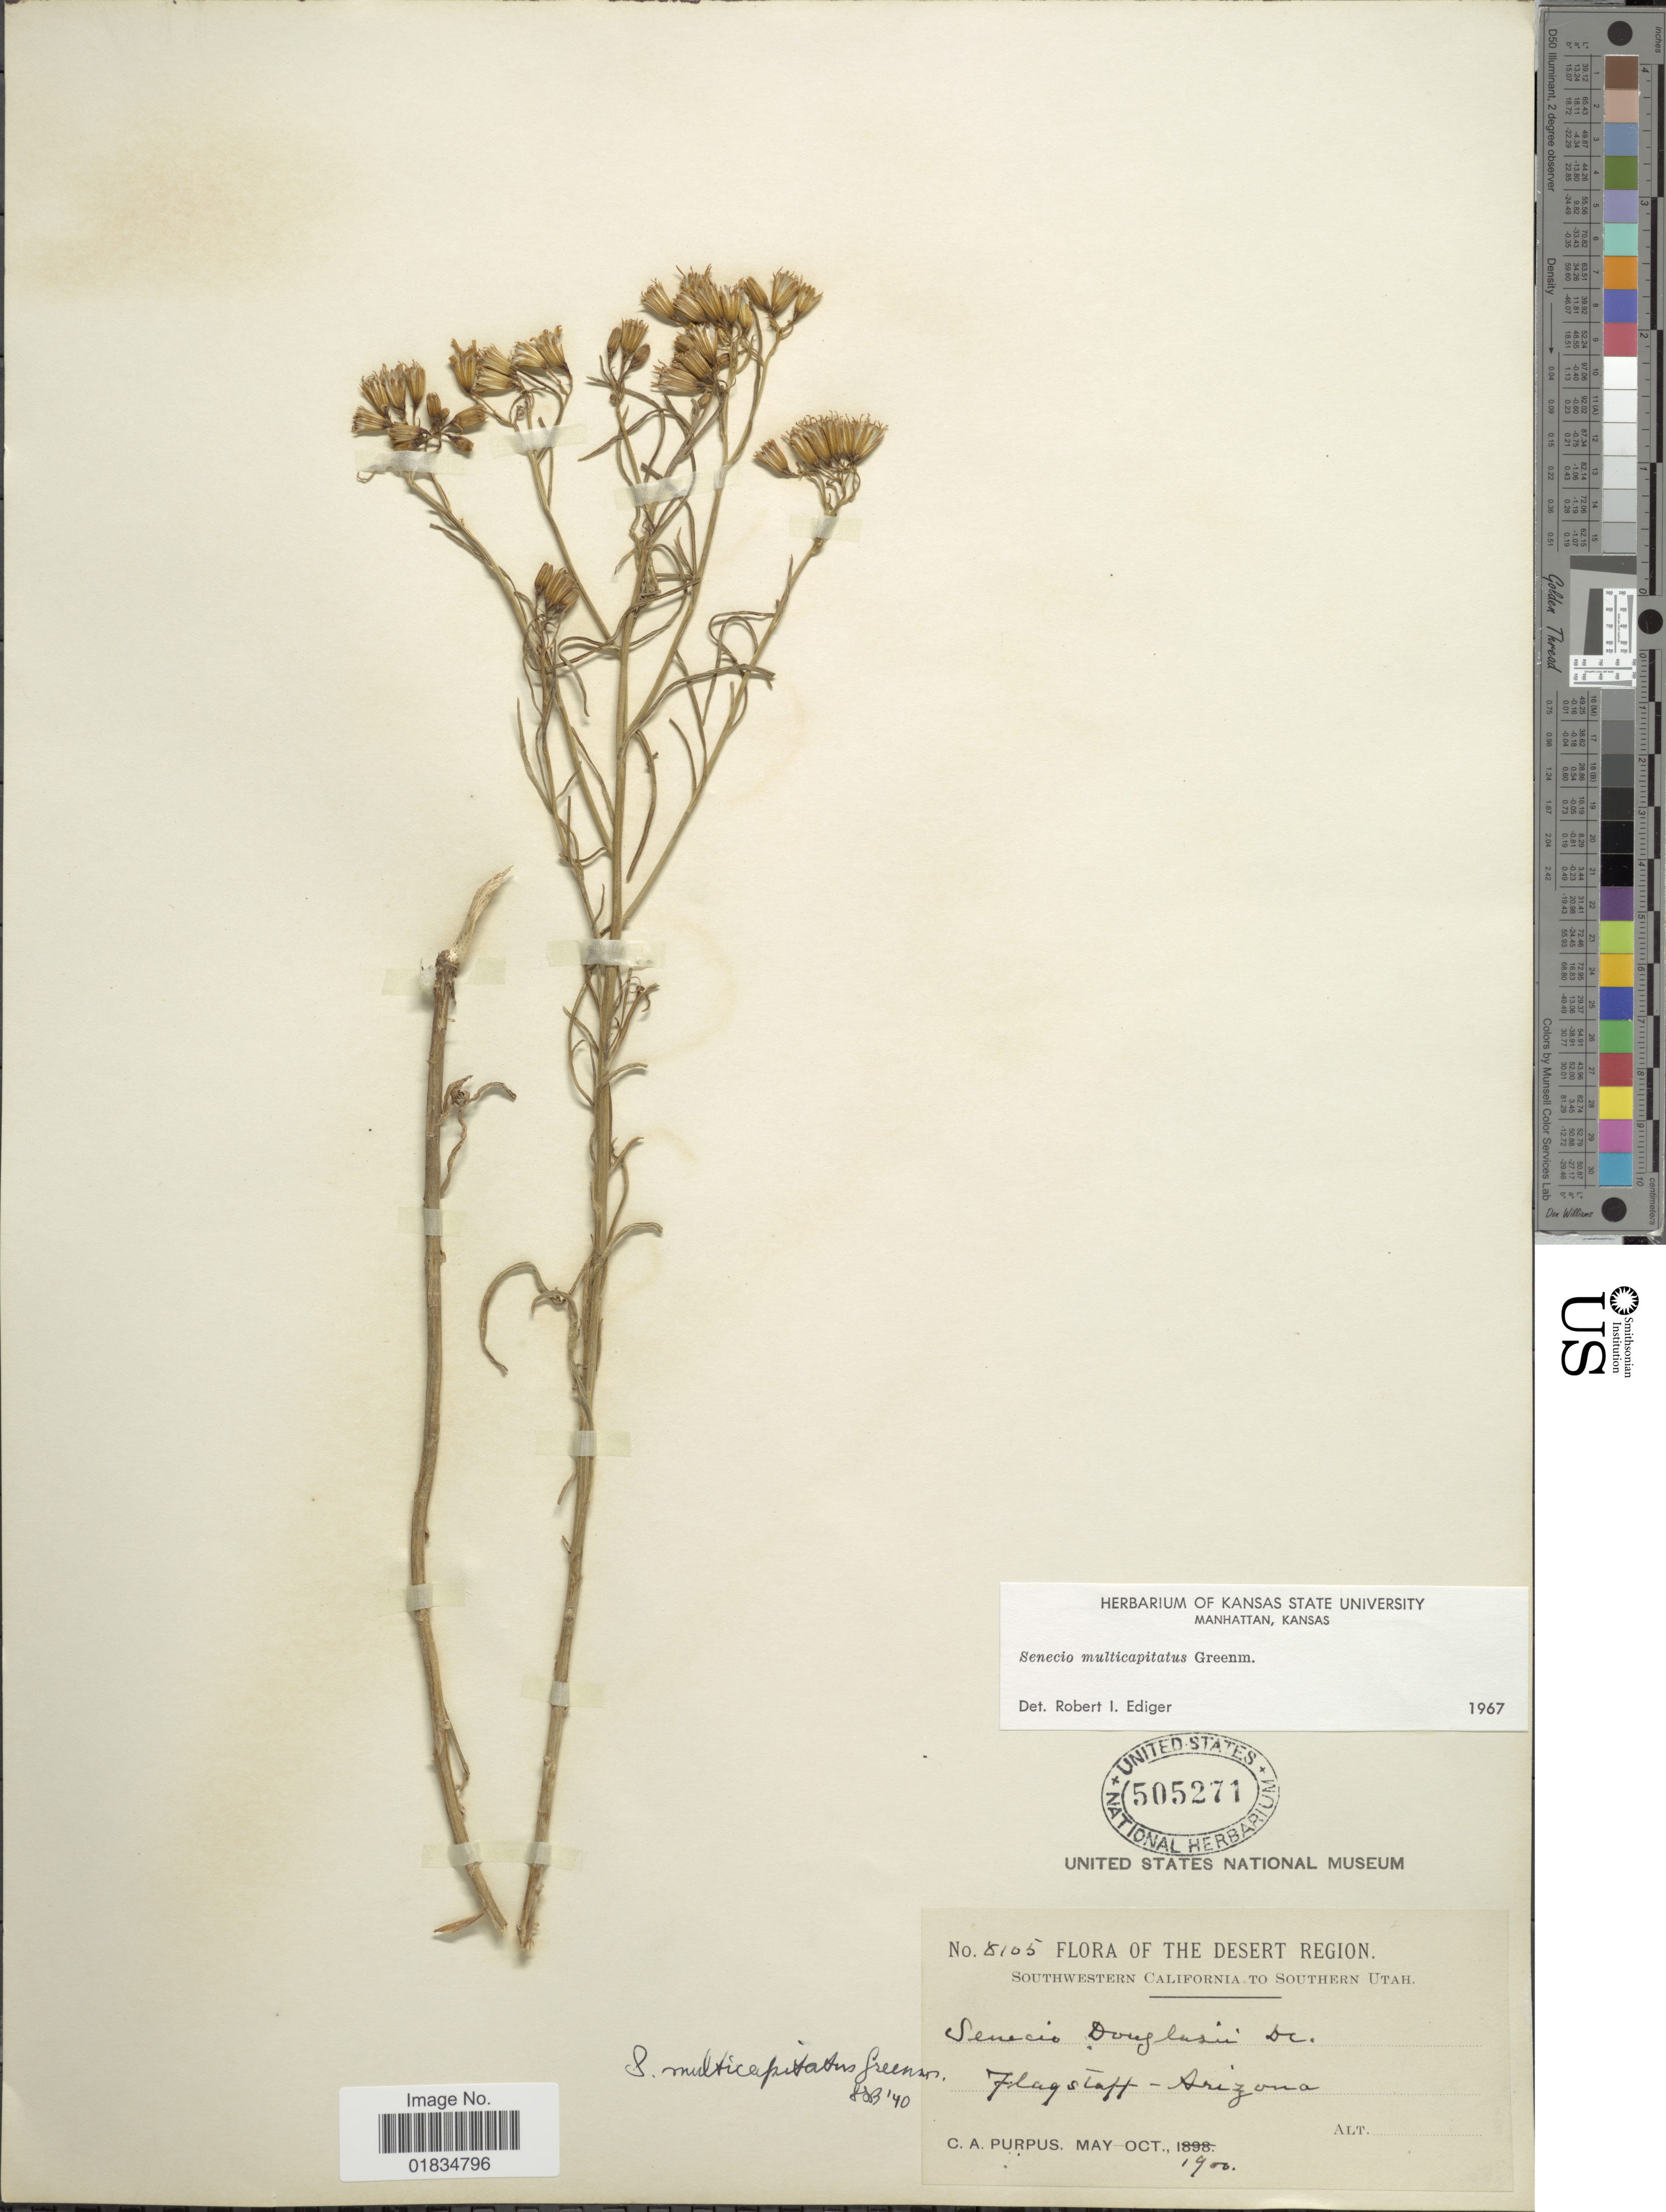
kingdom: Plantae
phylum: Tracheophyta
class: Magnoliopsida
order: Asterales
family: Asteraceae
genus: Senecio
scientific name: Senecio multicapitatus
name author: Greenm.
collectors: C. A. Purpus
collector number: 8105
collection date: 1900-05/1900-10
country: United States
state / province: Arizona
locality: Flagstaff, Desert Region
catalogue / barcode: US 505271